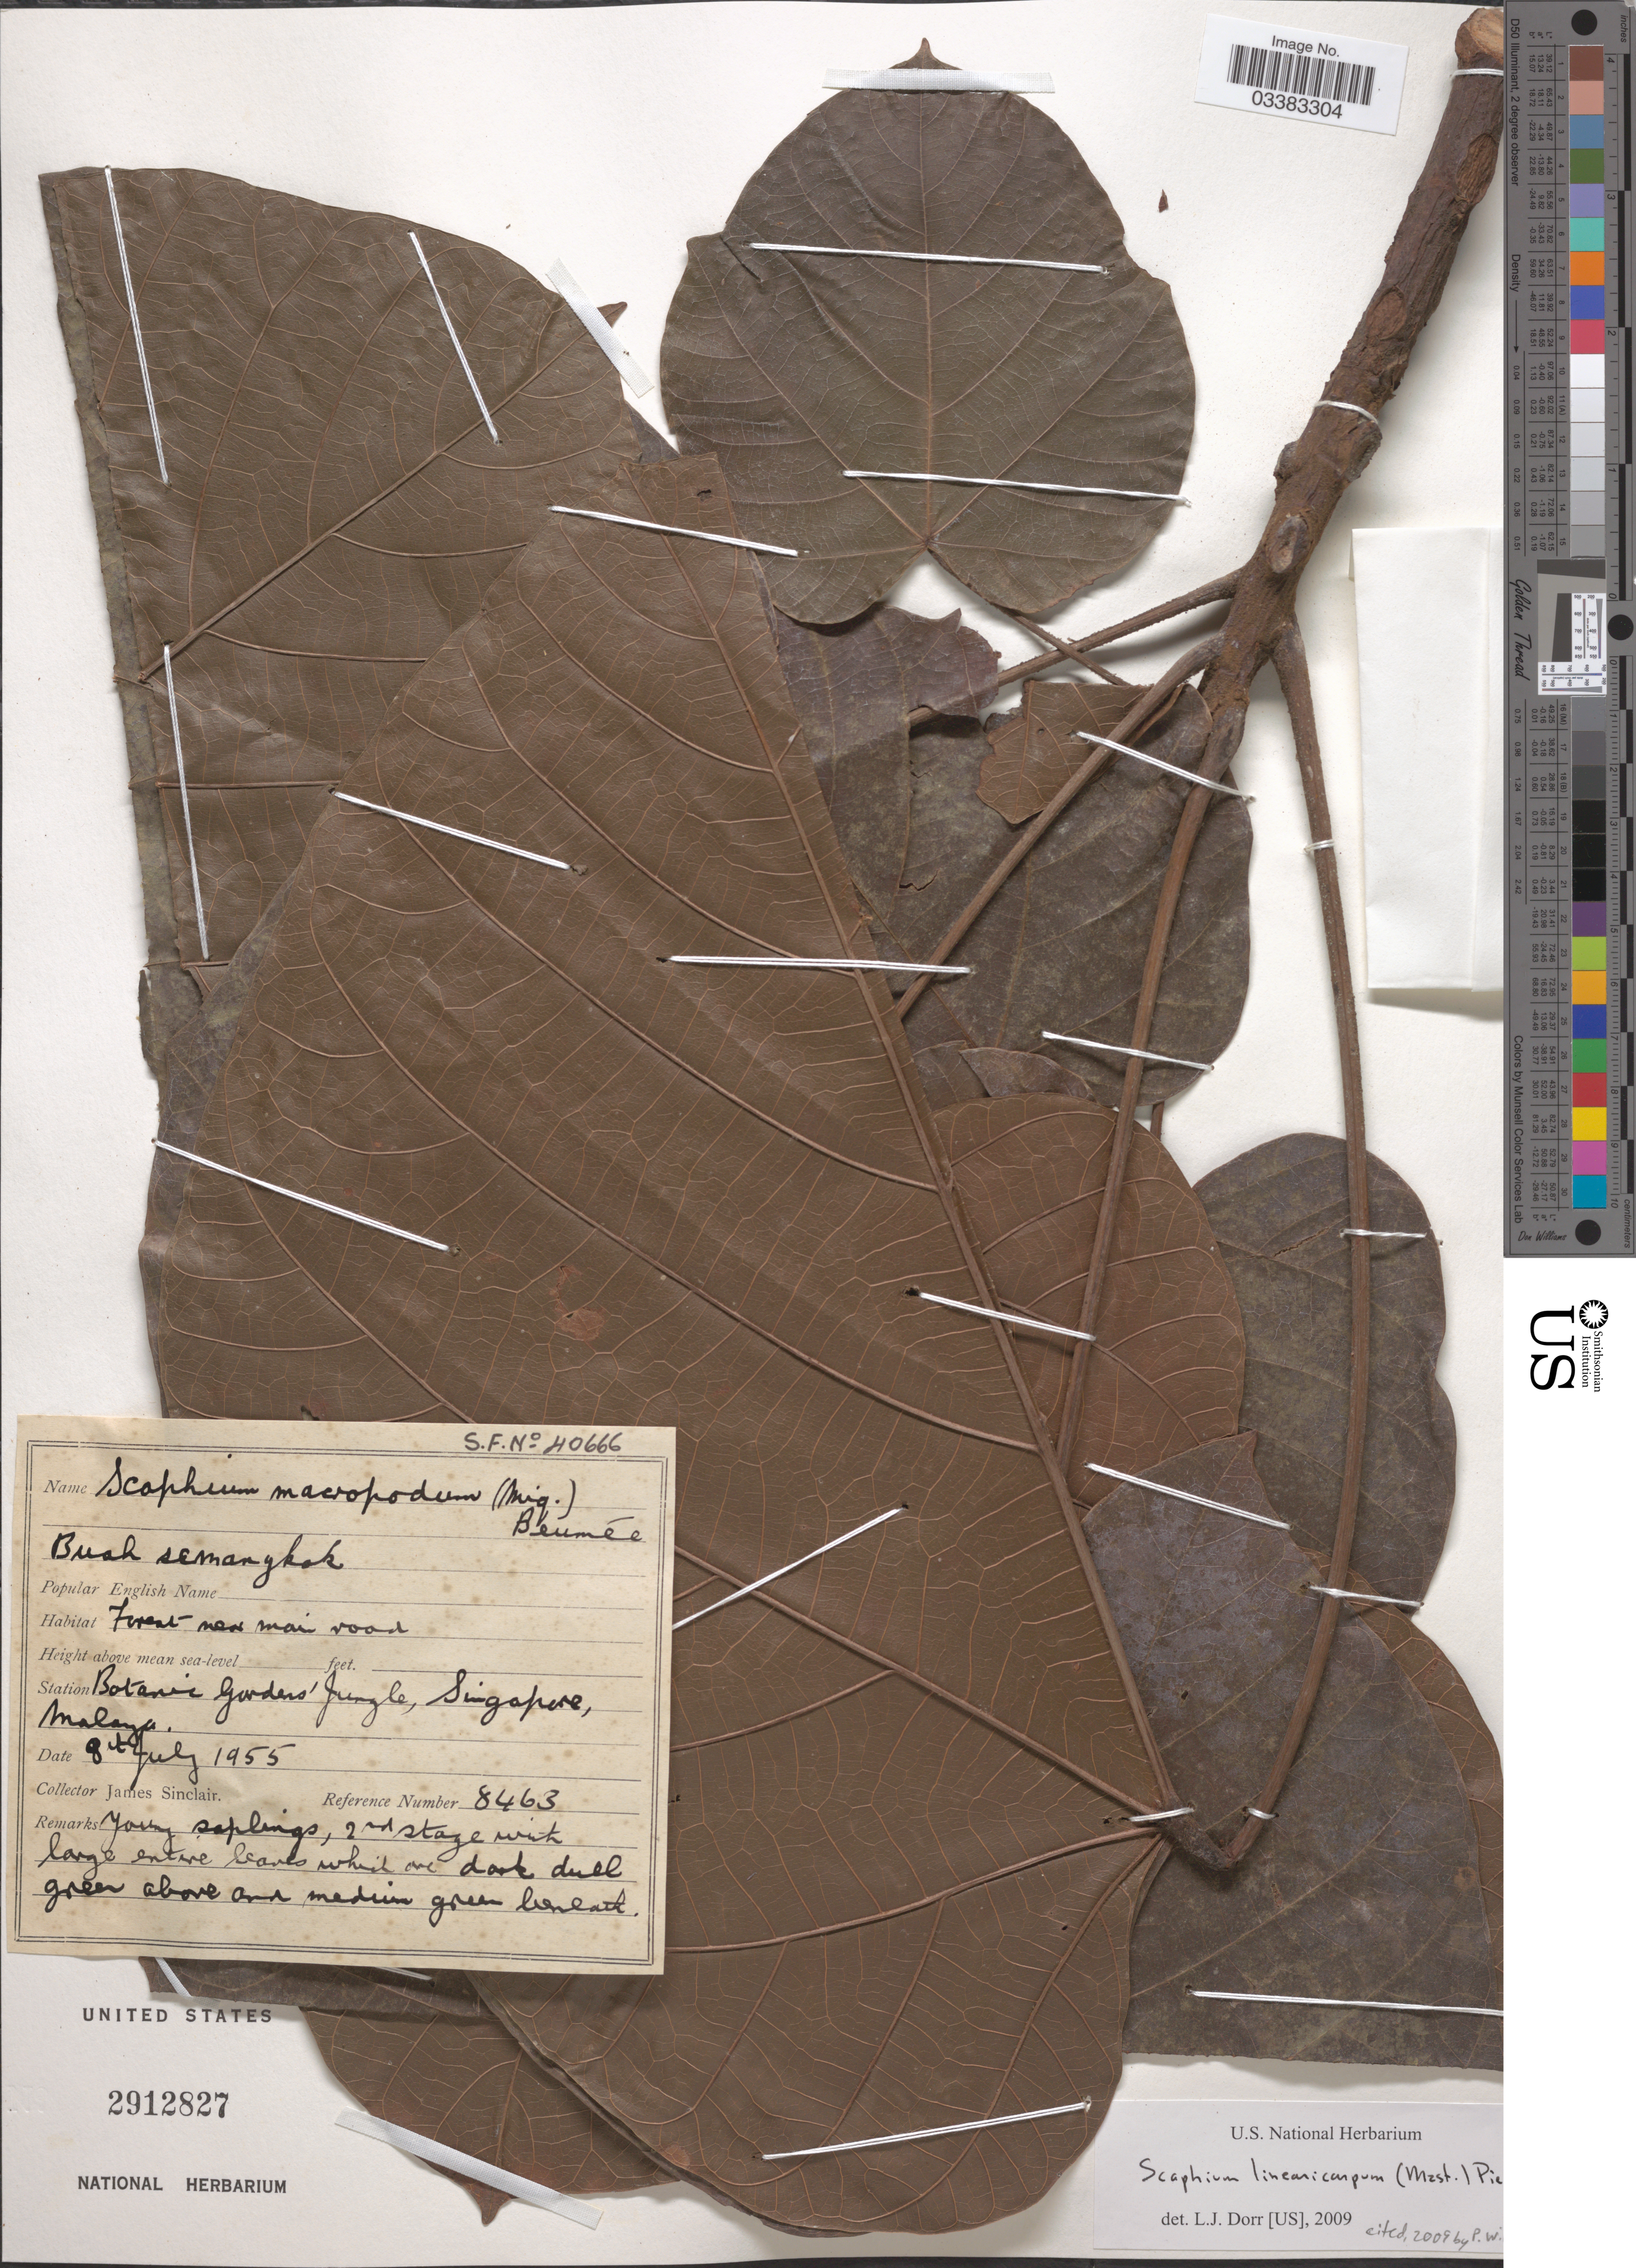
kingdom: Plantae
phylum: Tracheophyta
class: Magnoliopsida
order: Malvales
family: Malvaceae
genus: Scaphium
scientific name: Scaphium linearicarpum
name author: (Mast.) Pierre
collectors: J. Sinclair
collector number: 8463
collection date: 1955-07-08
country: Singapore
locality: Station Botanic Gardens' Jungle, Singapore, Malaya.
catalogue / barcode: US 2912827